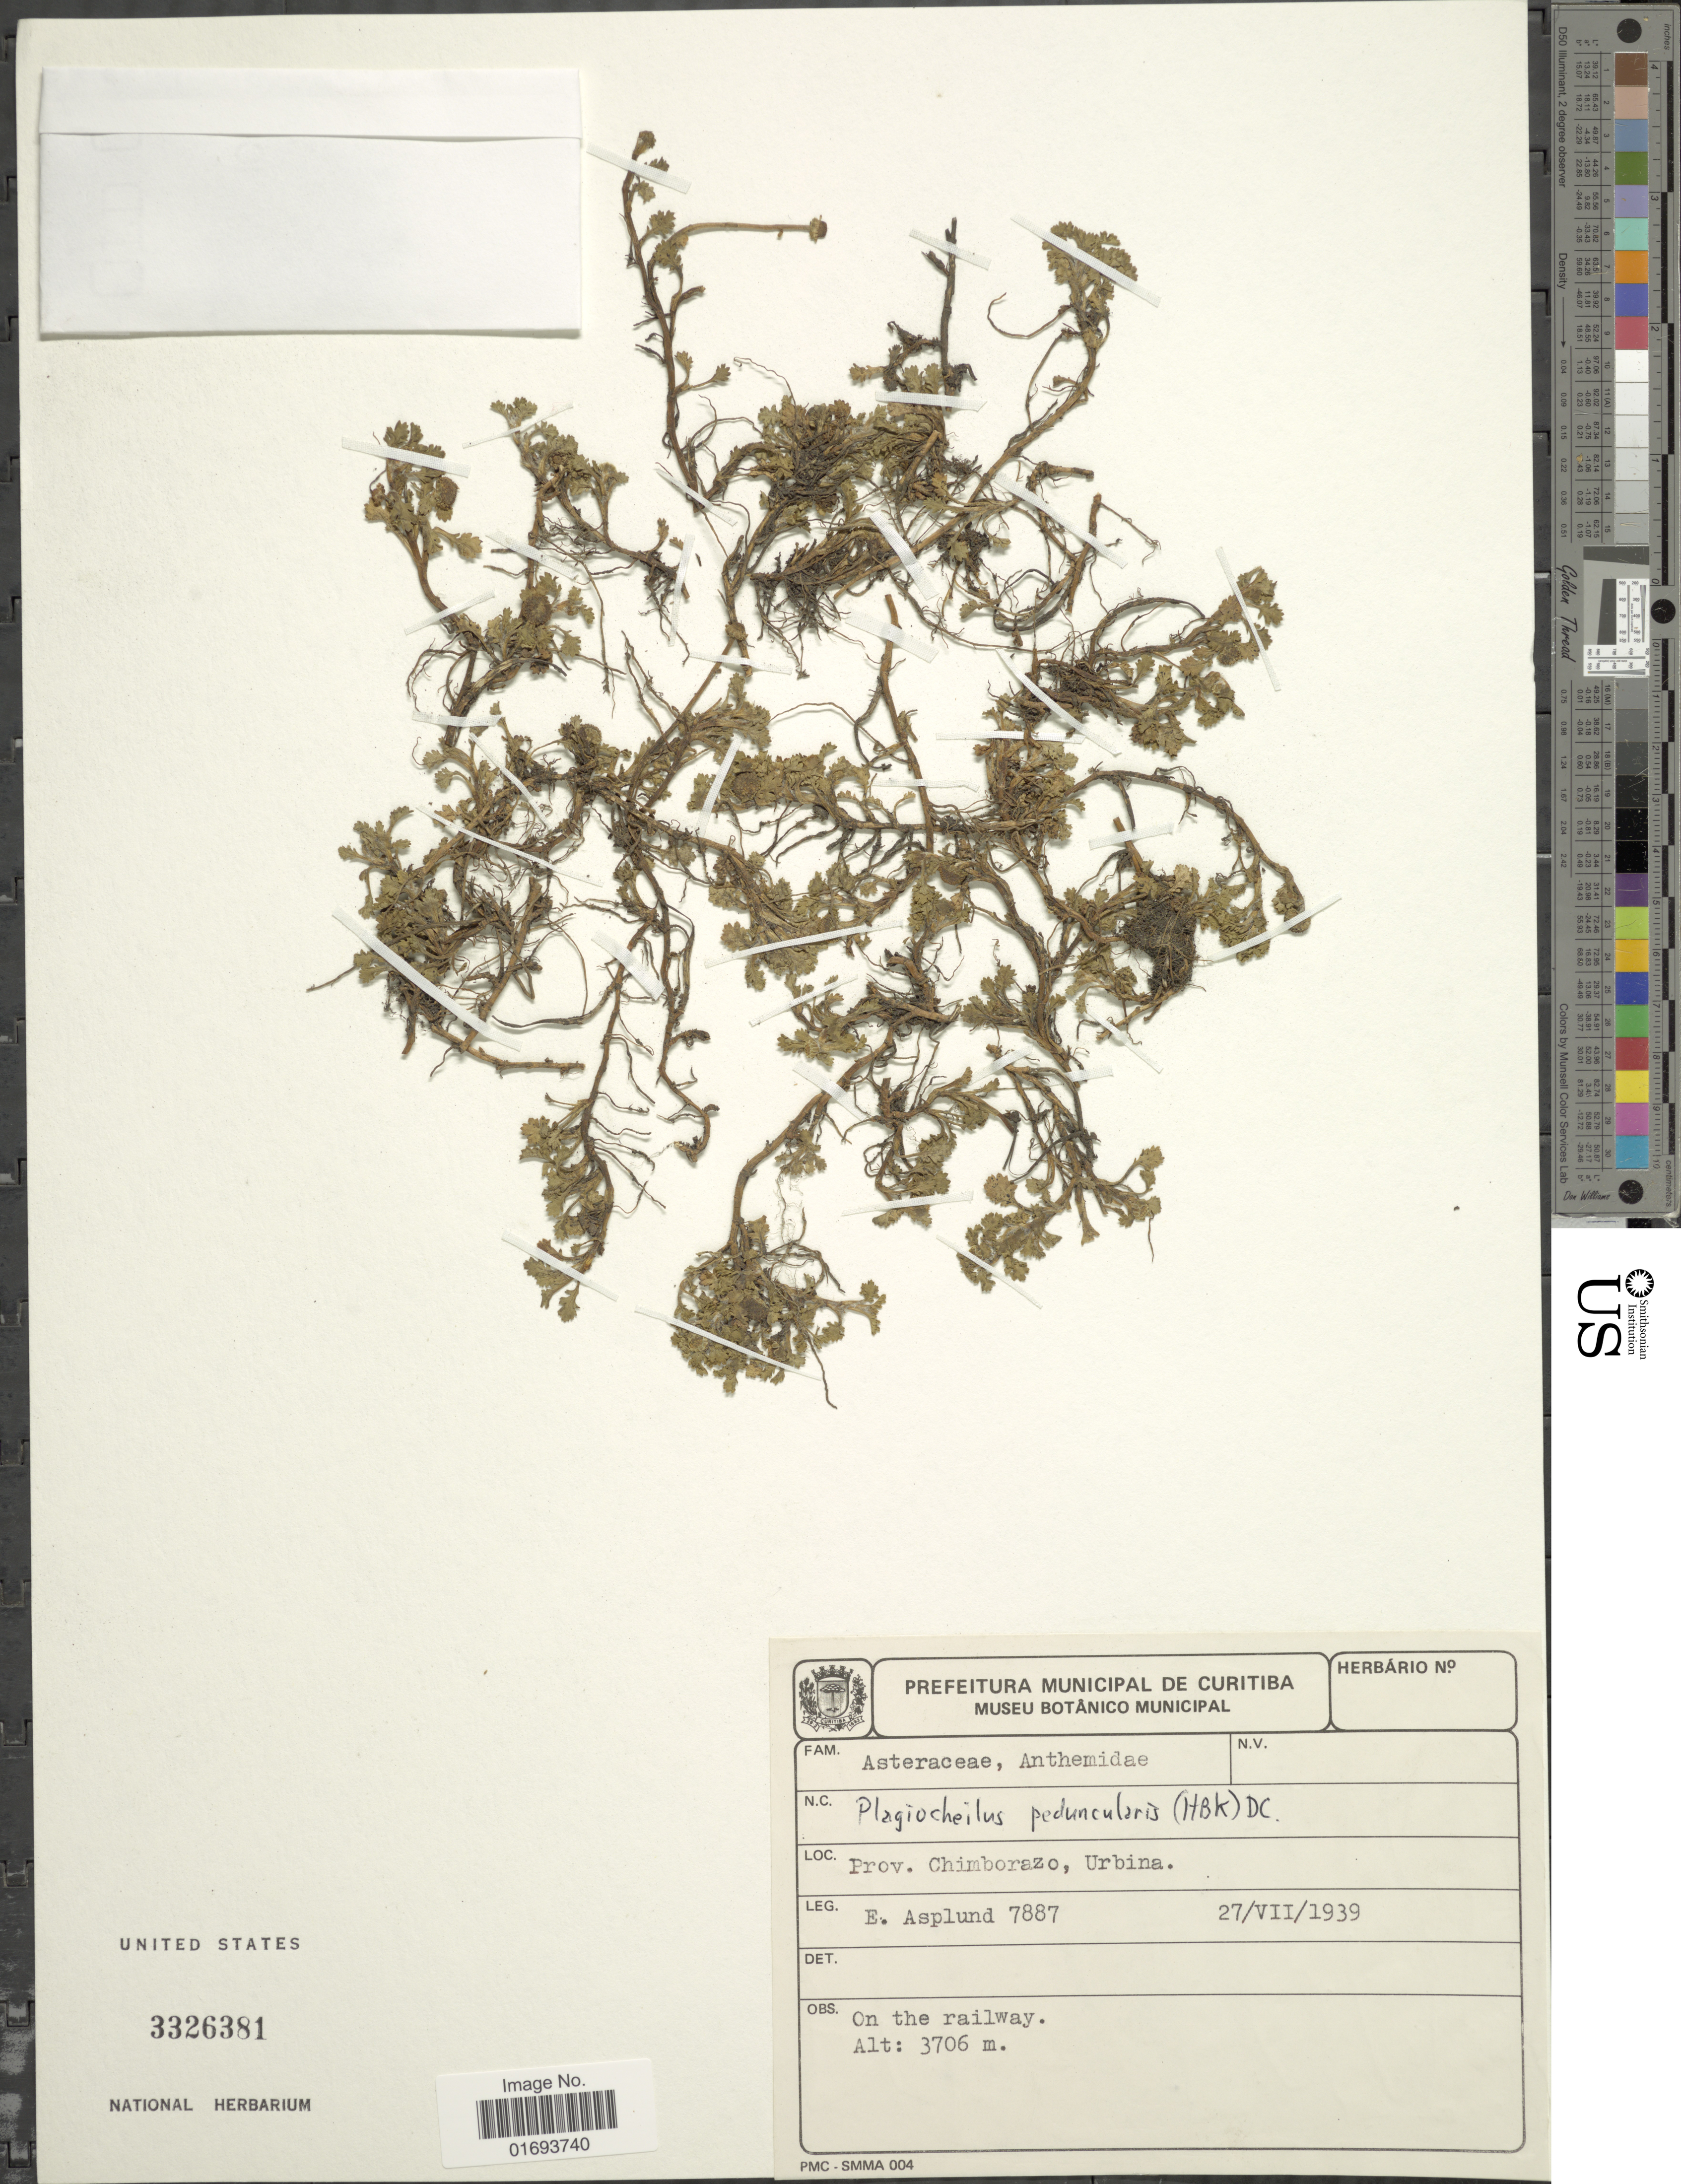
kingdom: Plantae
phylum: Tracheophyta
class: Magnoliopsida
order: Asterales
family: Asteraceae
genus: Plagiocheilus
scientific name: Plagiocheilus peduncularis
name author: (Kunth) Wedd.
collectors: E. Asplund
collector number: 7887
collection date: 1939-08-27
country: Ecuador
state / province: Chimborazo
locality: Ecuador. Prov. Chimborazo, Urbina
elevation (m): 3706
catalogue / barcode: US 3326381